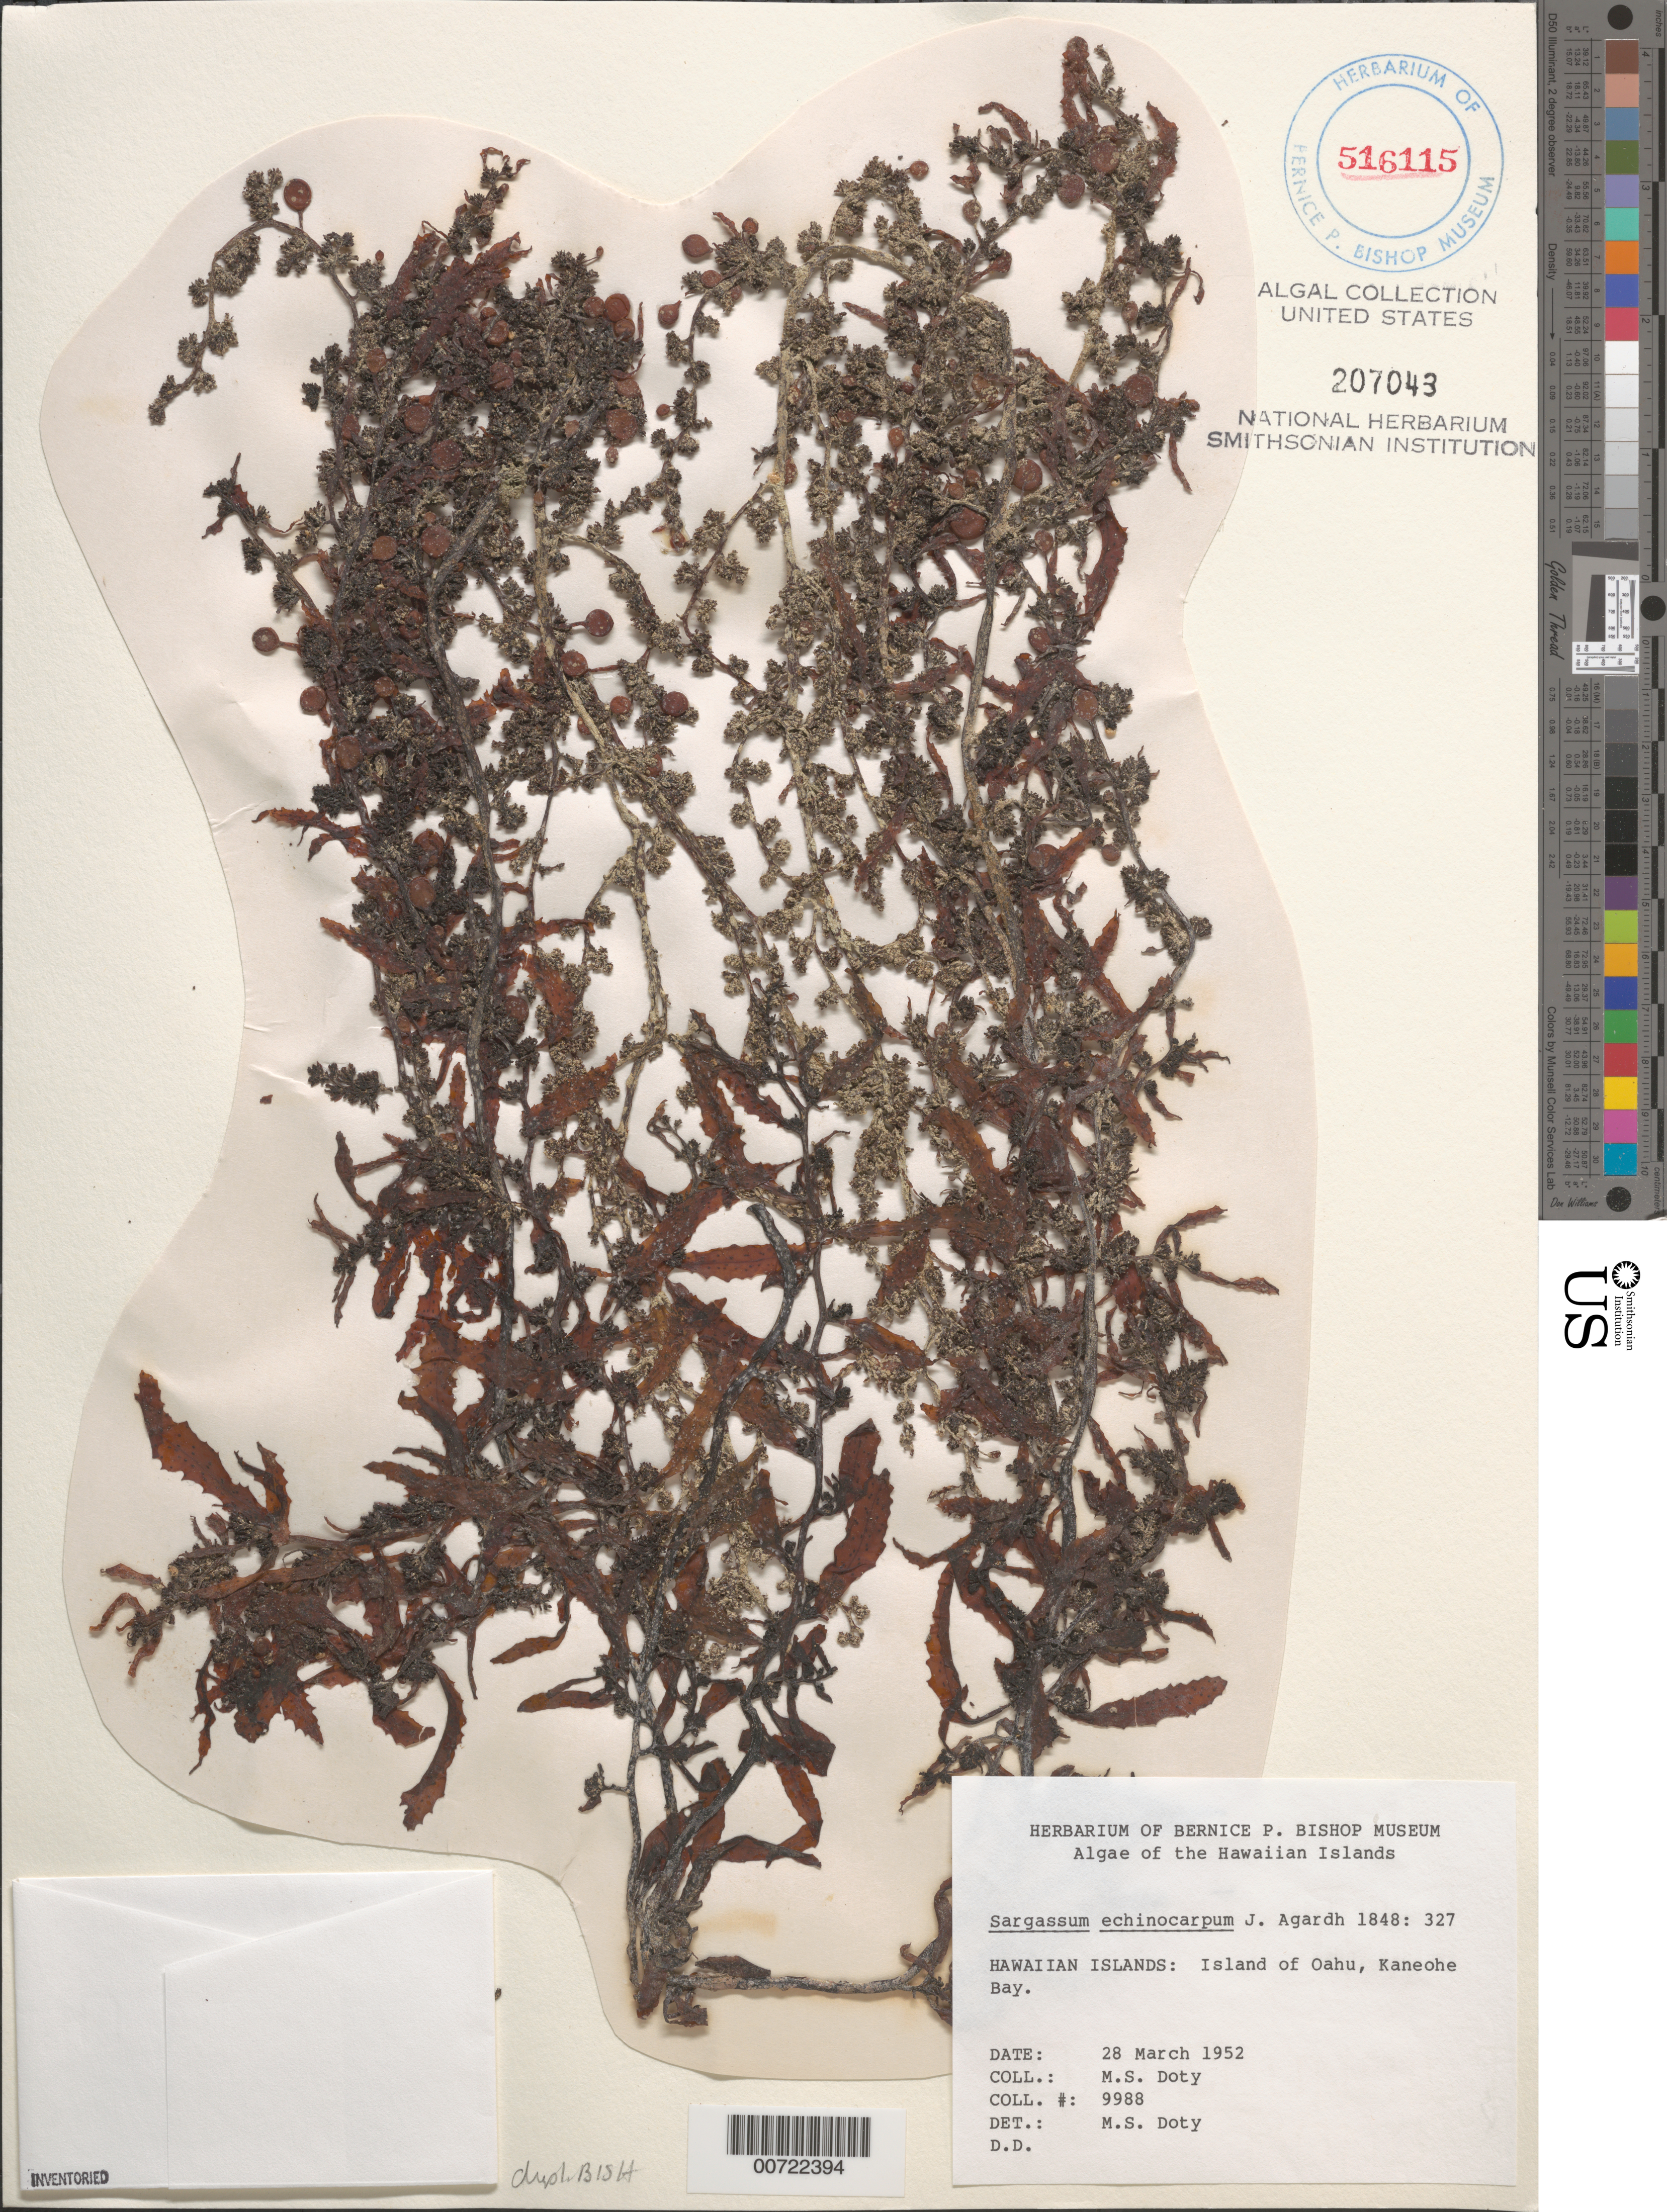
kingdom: Chromista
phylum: Ochrophyta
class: Phaeophyceae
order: Fucales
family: Sargassaceae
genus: Sargassum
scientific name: Sargassum aquifolium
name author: (Turner) C. Agardh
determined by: Algae name updating Project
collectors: M. S. Doty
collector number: MSD 9988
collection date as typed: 28 Mar 1952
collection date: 1952-03-28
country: United States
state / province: Hawaii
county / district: Honolulu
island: Oahu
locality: Kaneohe Bay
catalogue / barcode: US 207043